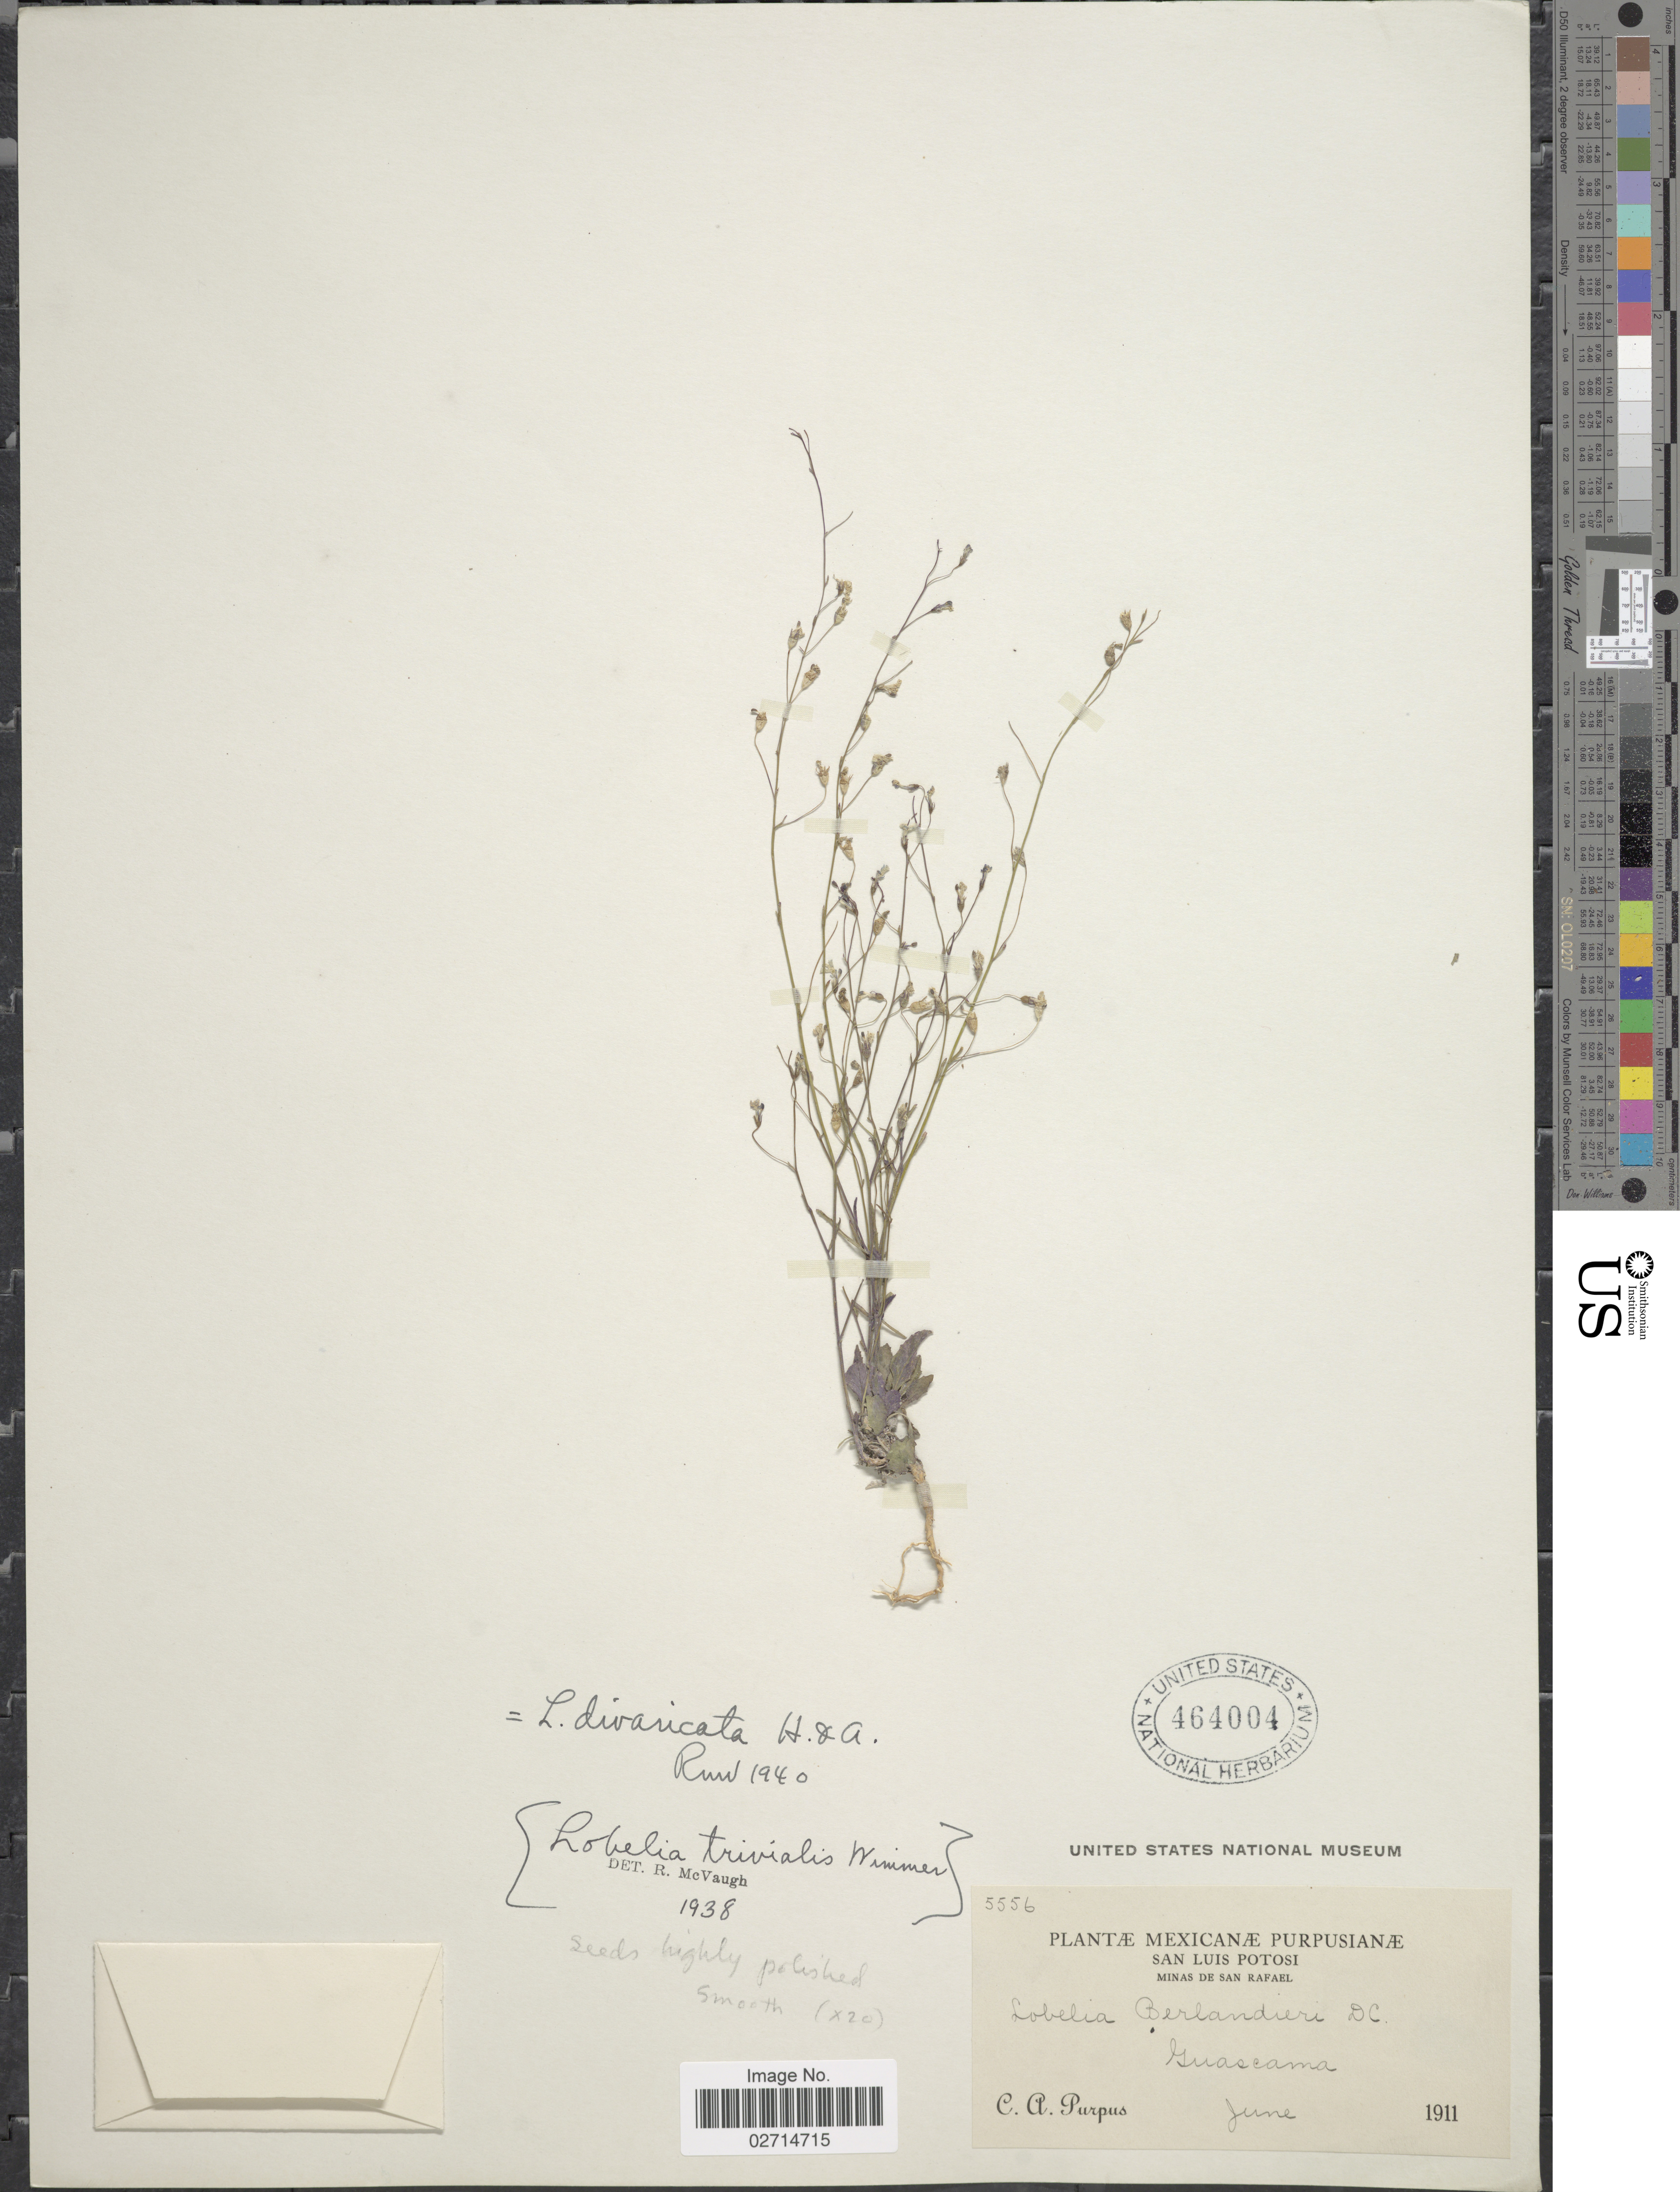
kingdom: Plantae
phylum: Tracheophyta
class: Magnoliopsida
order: Asterales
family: Campanulaceae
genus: Lobelia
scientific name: Lobelia divaricata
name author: Hook. & Arn.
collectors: C. A. Purpus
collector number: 5556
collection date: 1911-06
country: Mexico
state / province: San Luis Potosí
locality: Minas de San Rafael. Guascama.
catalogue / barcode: US 464004